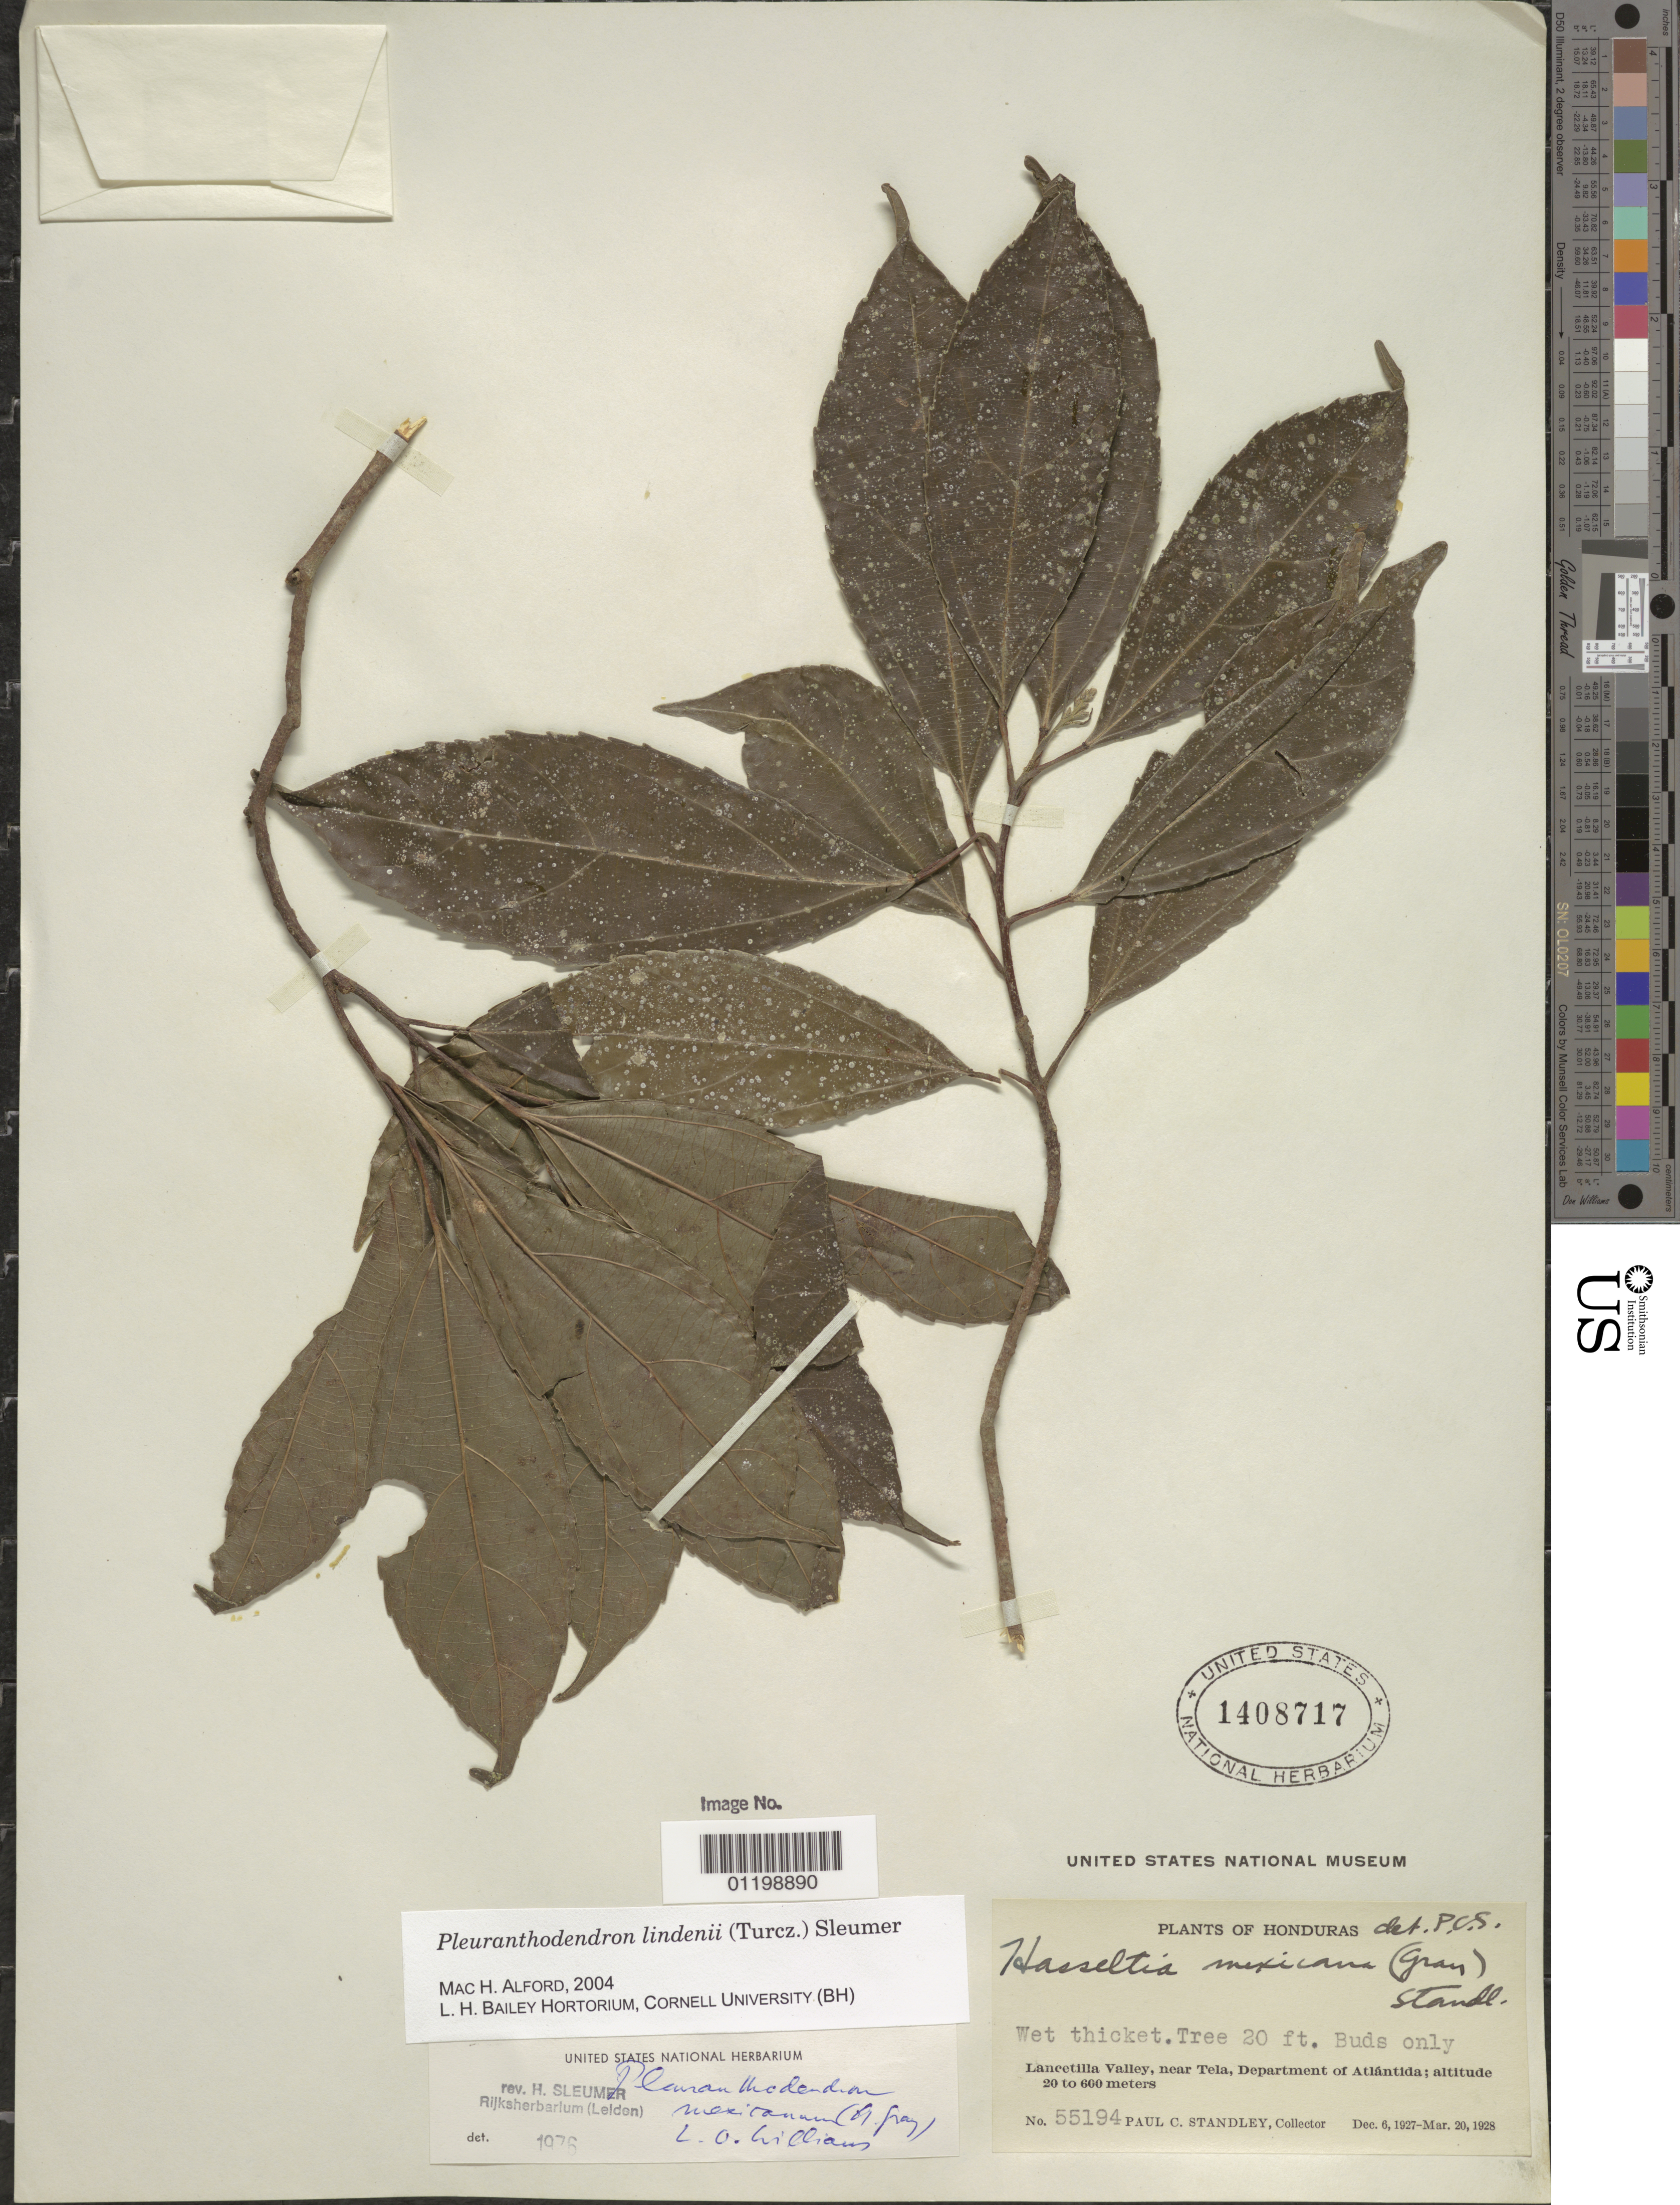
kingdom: Plantae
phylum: Tracheophyta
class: Magnoliopsida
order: Malpighiales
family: Salicaceae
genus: Pleuranthodendron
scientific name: Pleuranthodendron lindenii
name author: (Turcz.) Sleumer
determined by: Alford, Mac Haverson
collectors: P. C. Standley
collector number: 55194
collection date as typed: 06 Dec 1927 to 20 Mar 1928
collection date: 1927-12-06/1928-03-20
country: Honduras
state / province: Atlántida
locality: Lancetilla Valley, near Tela, Department of Atlántida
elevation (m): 20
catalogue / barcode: US 1408717